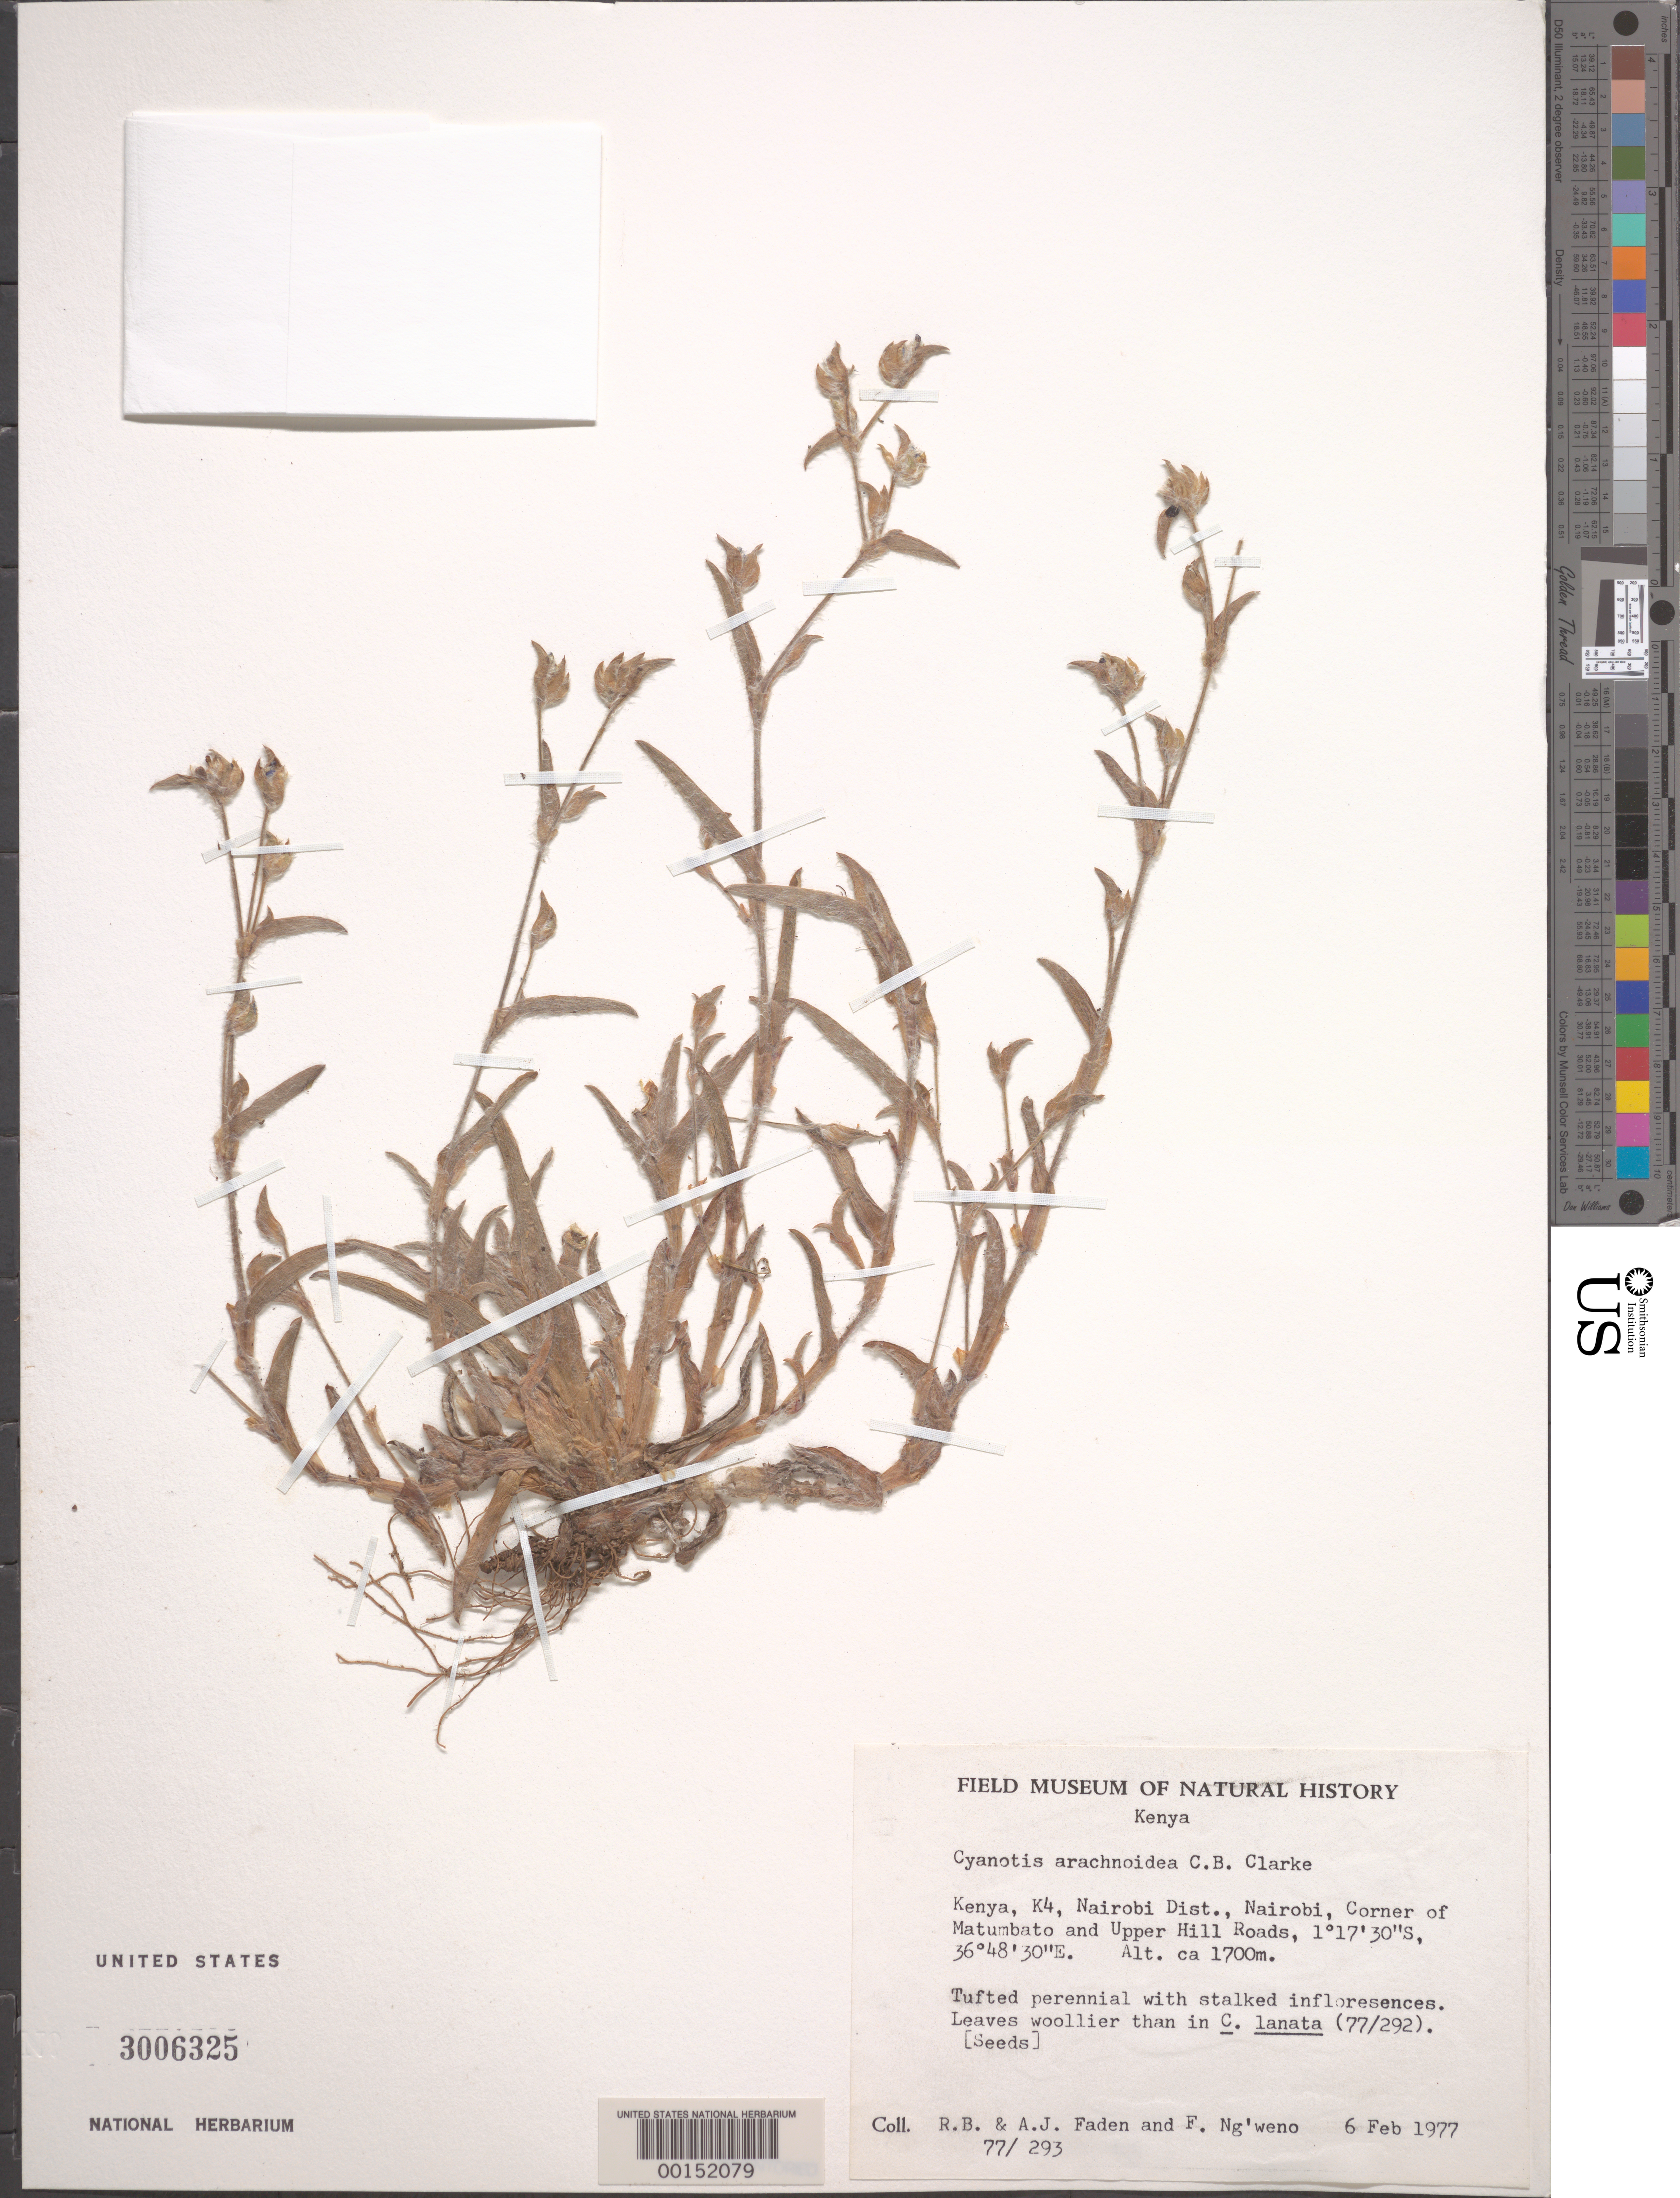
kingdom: Plantae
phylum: Tracheophyta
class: Liliopsida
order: Commelinales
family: Commelinaceae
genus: Cyanotis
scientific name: Cyanotis arachnoidea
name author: C.B. Clarke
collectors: R. B. Faden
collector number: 77/293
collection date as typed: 06 Feb 1977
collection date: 1977-02-06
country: Kenya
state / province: Nairobi Area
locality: Nairobi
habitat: Roadside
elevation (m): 1700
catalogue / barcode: US 3006325